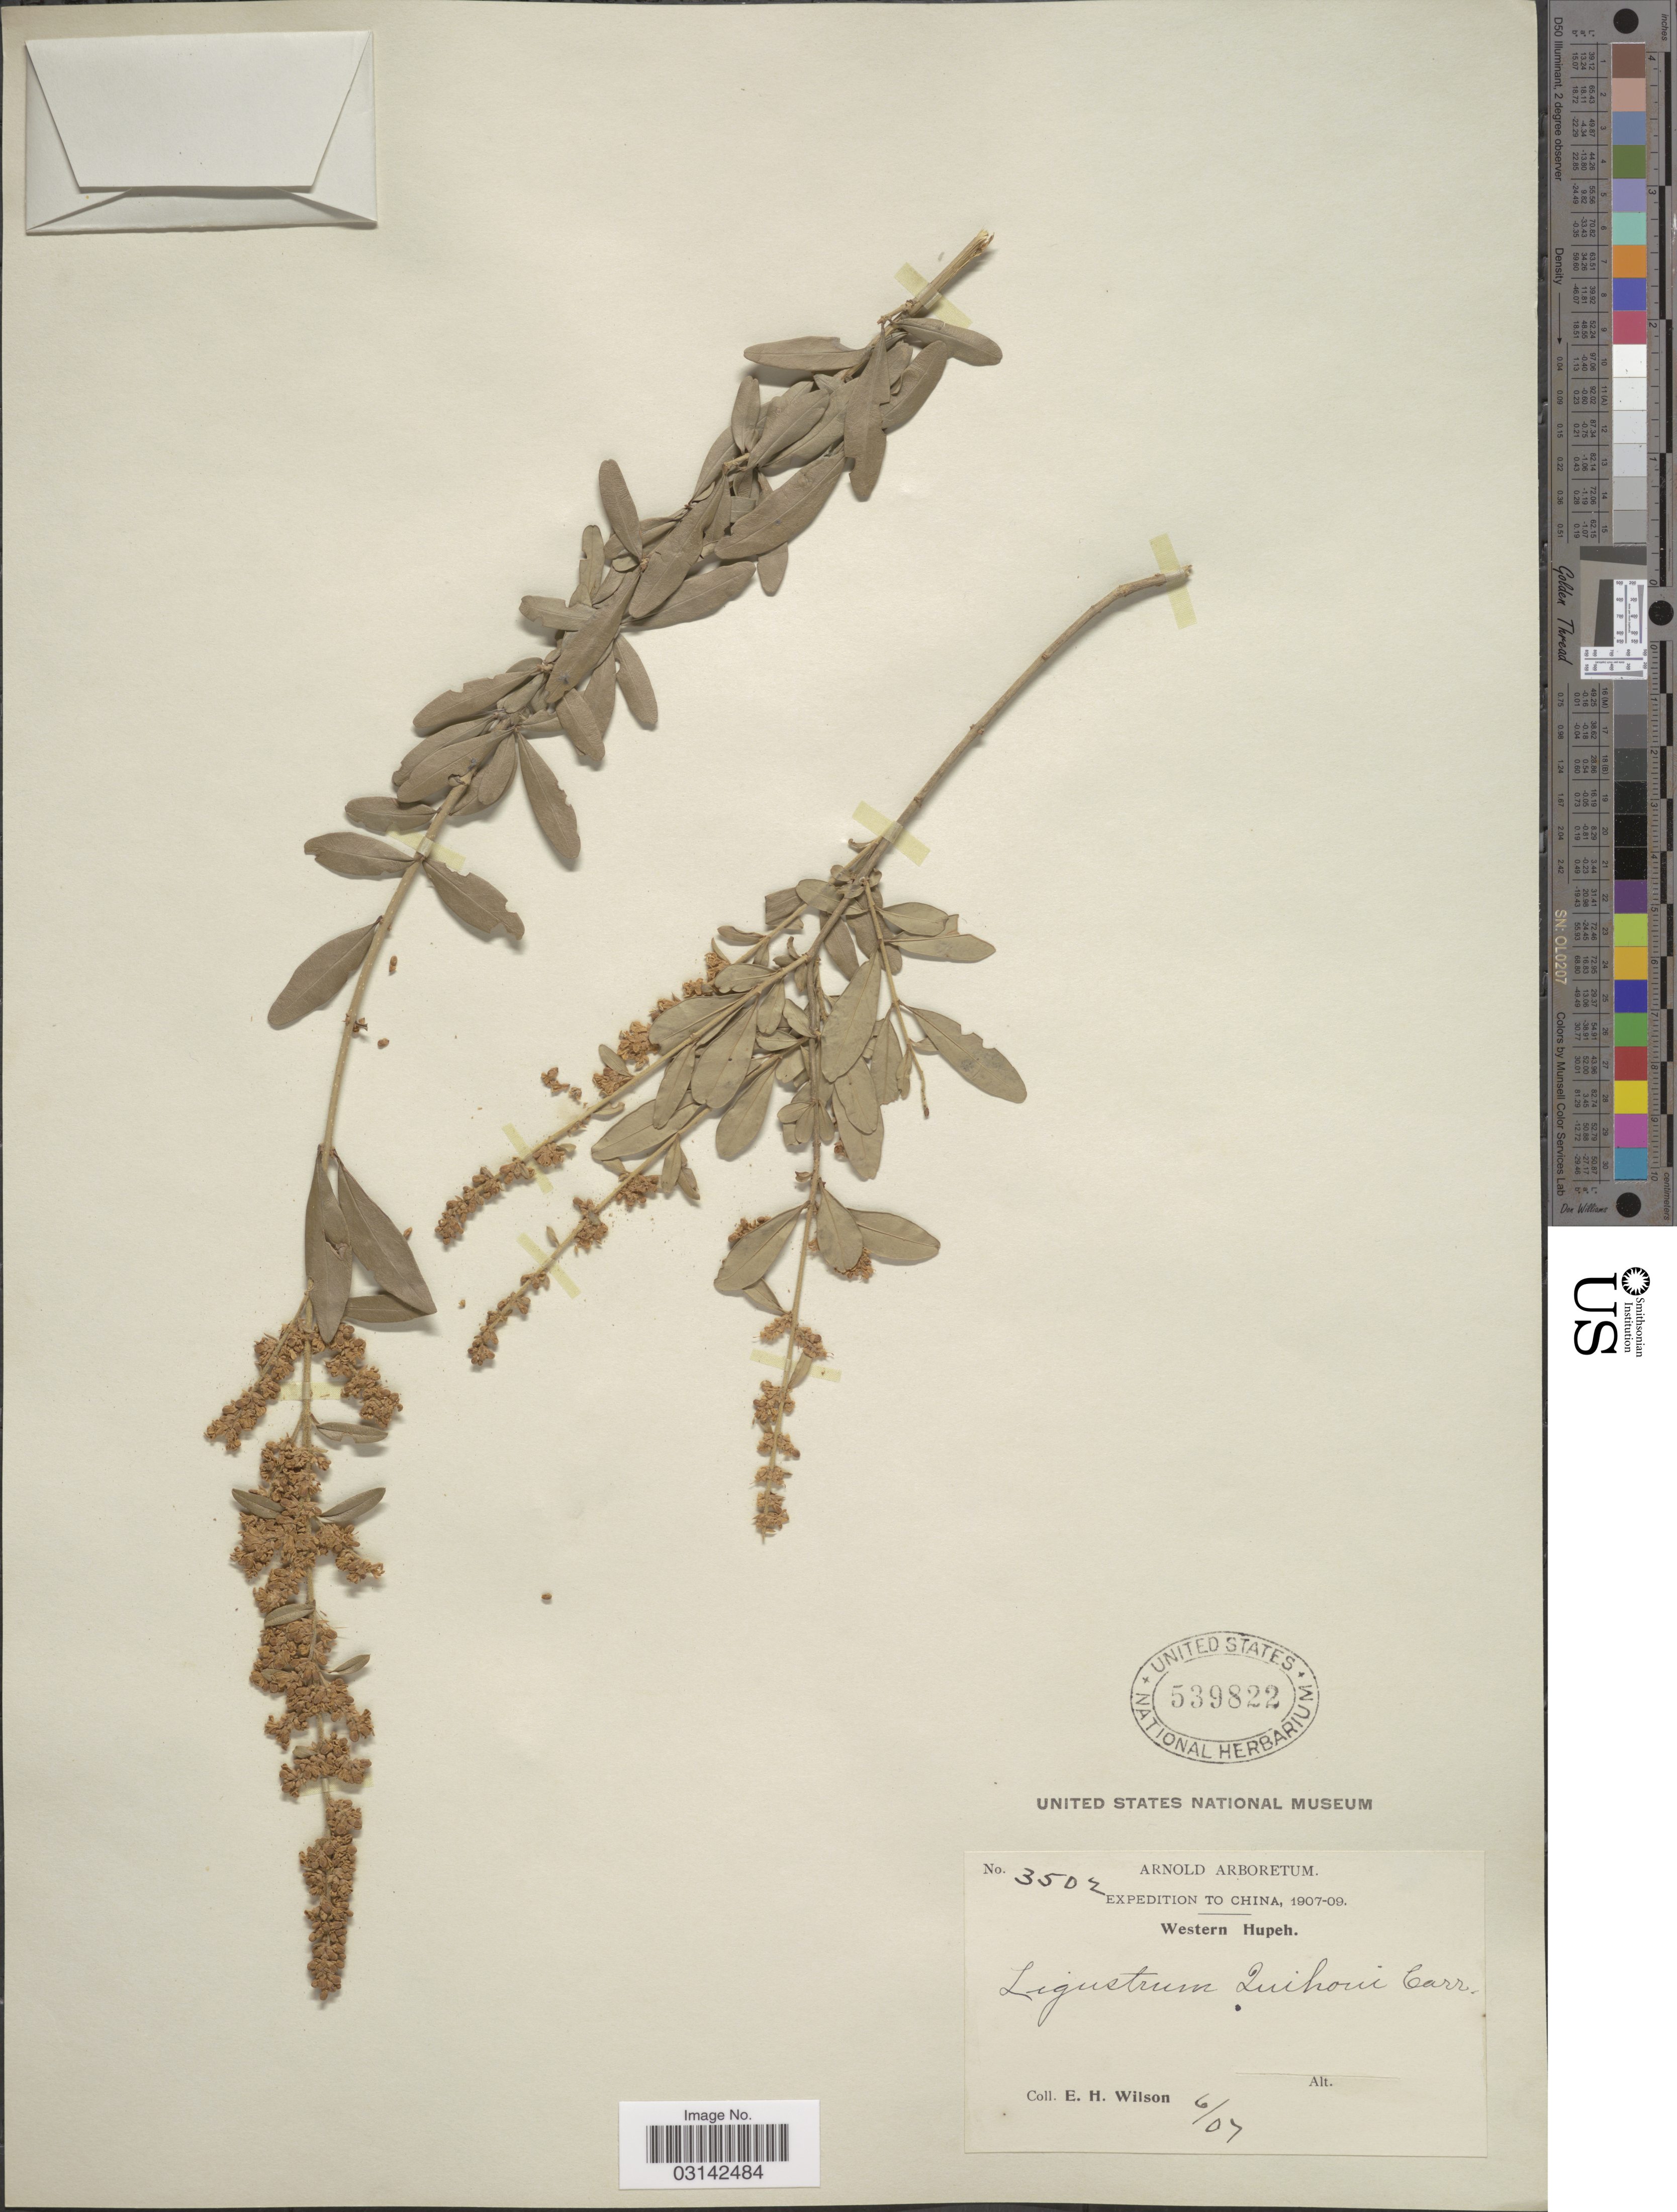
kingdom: Plantae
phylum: Tracheophyta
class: Magnoliopsida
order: Lamiales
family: Oleaceae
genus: Ligustrum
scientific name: Ligustrum quihoui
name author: Carrière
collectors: E. Wilson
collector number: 3502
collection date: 1907-06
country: China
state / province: Hubei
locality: Western Hupeh.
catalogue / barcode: US 539822